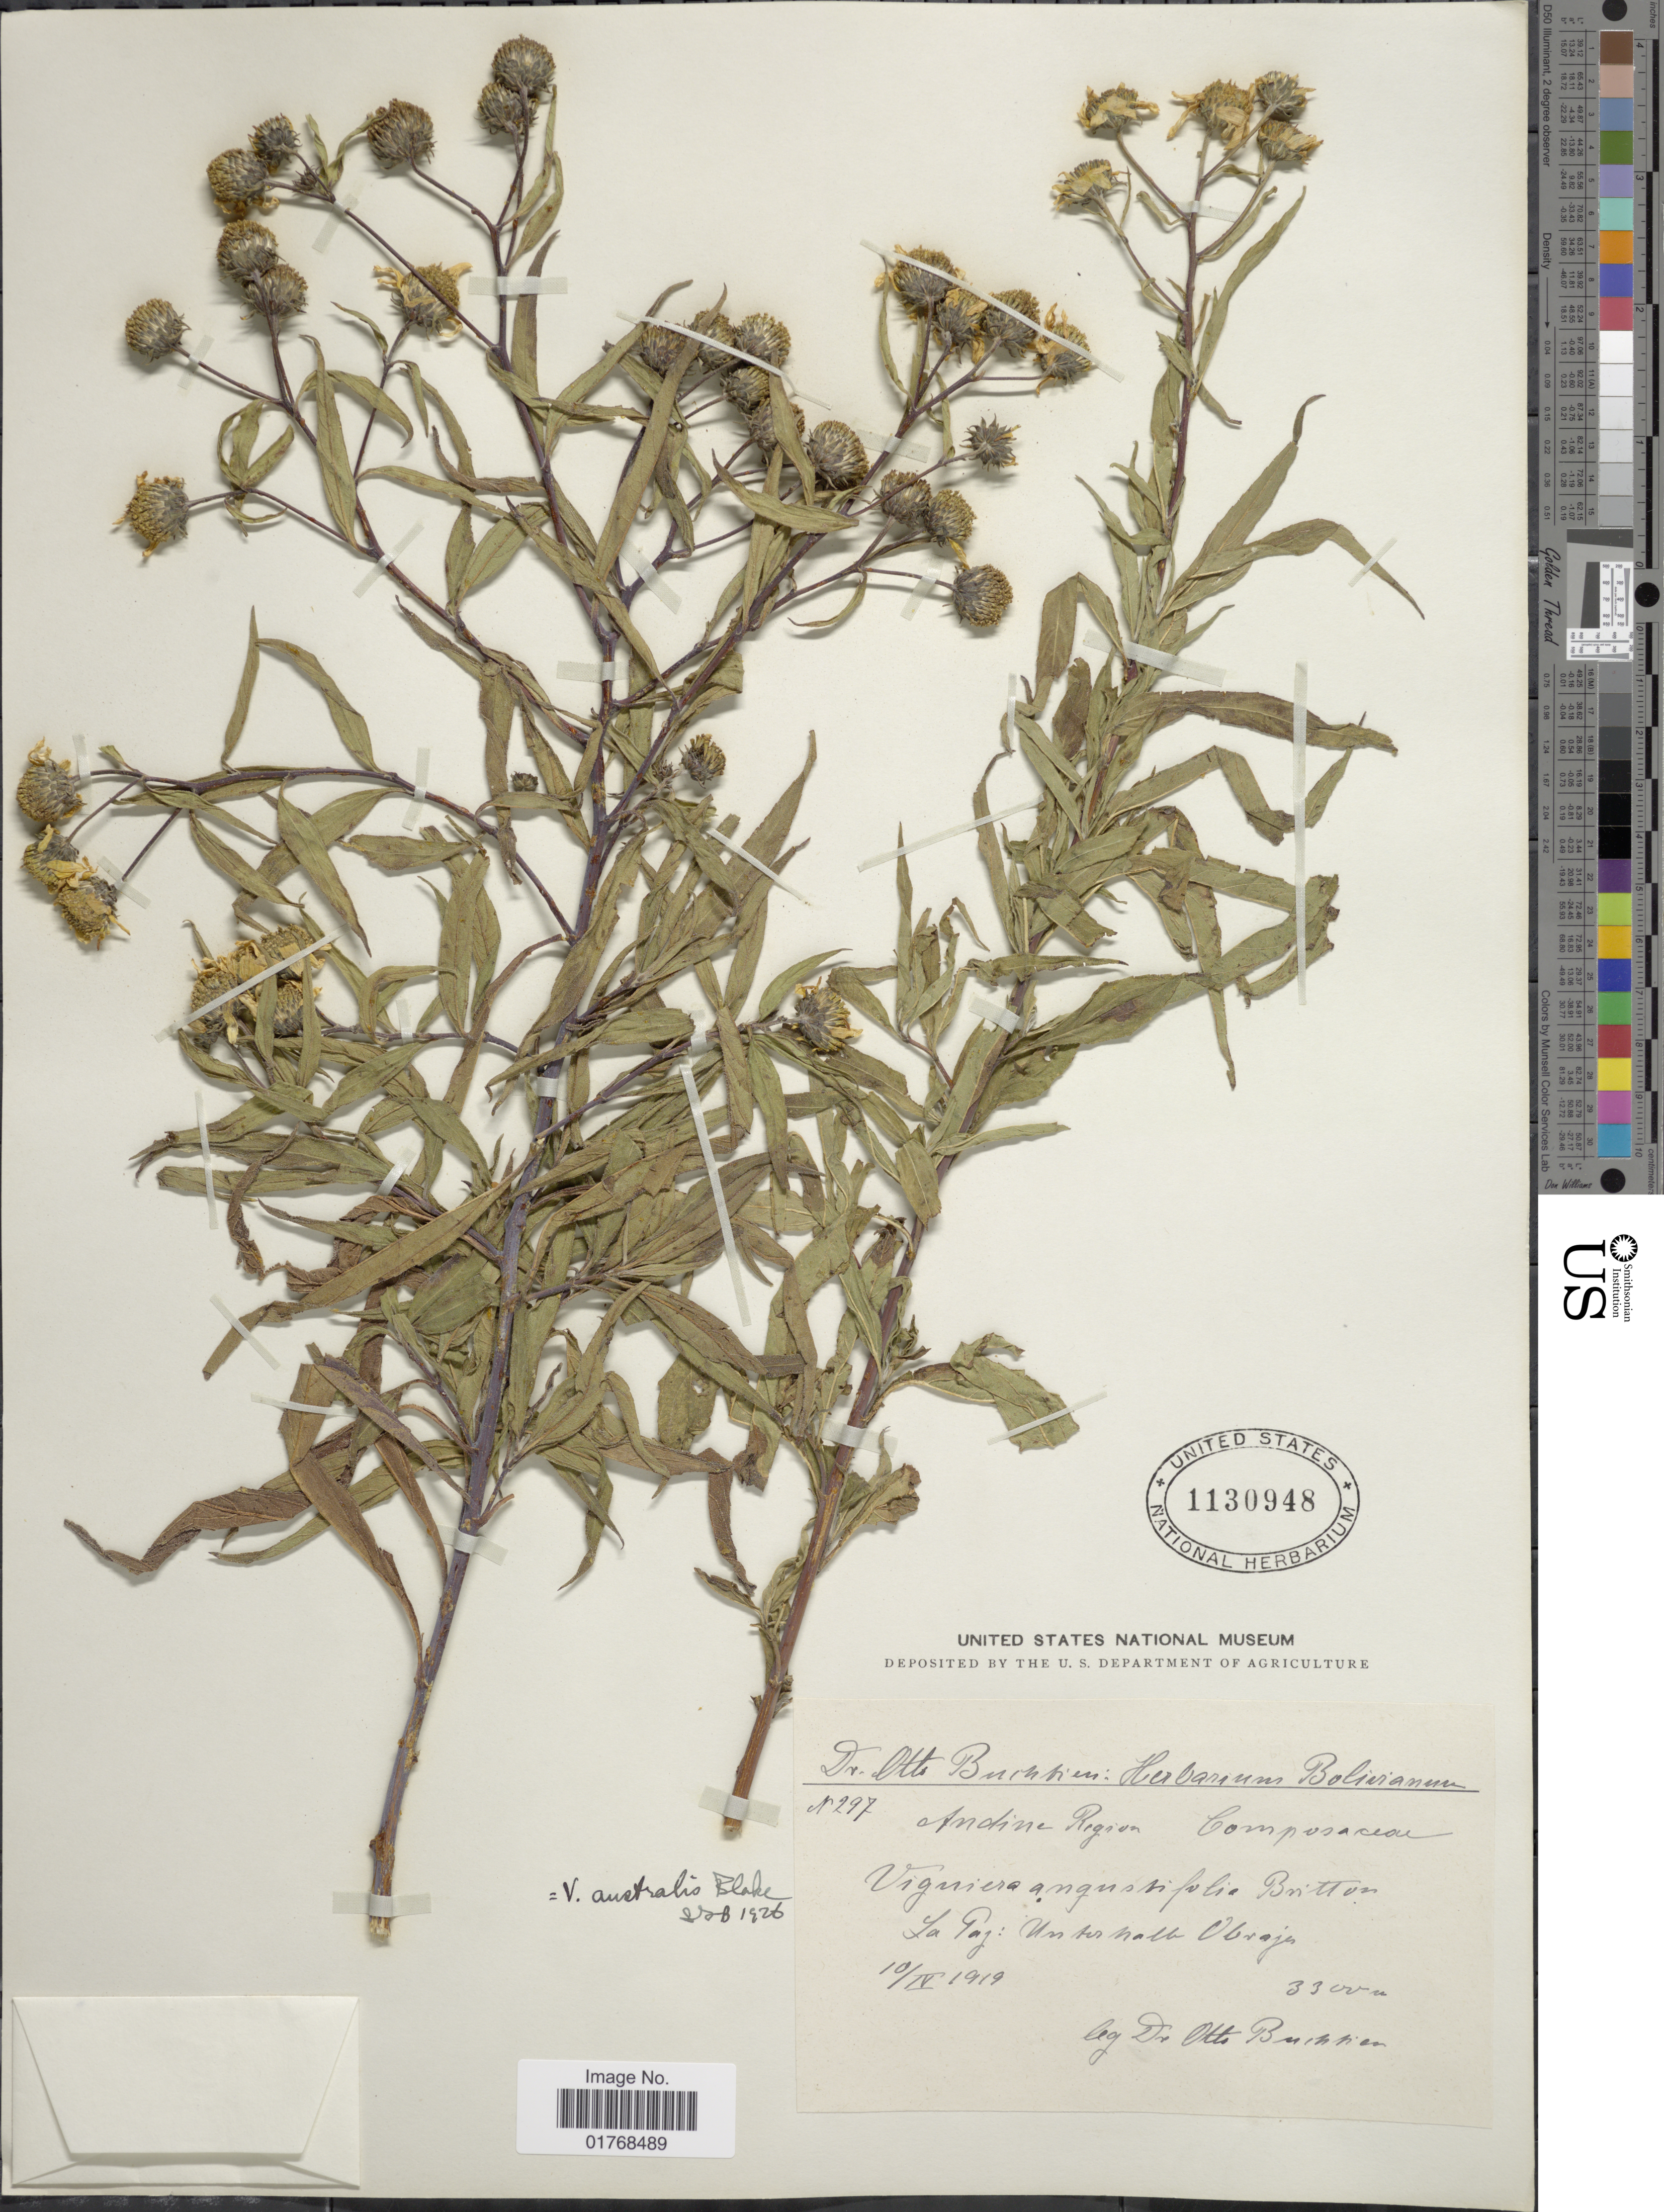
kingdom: Plantae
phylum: Tracheophyta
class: Magnoliopsida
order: Asterales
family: Asteraceae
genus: Viguiera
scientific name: Viguiera australis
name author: Blake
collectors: O. Buchtien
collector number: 297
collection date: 1919-04-10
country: Bolivia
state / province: La Paz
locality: Unterhalb (below) Obrajes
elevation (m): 3300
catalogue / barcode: US 1130948